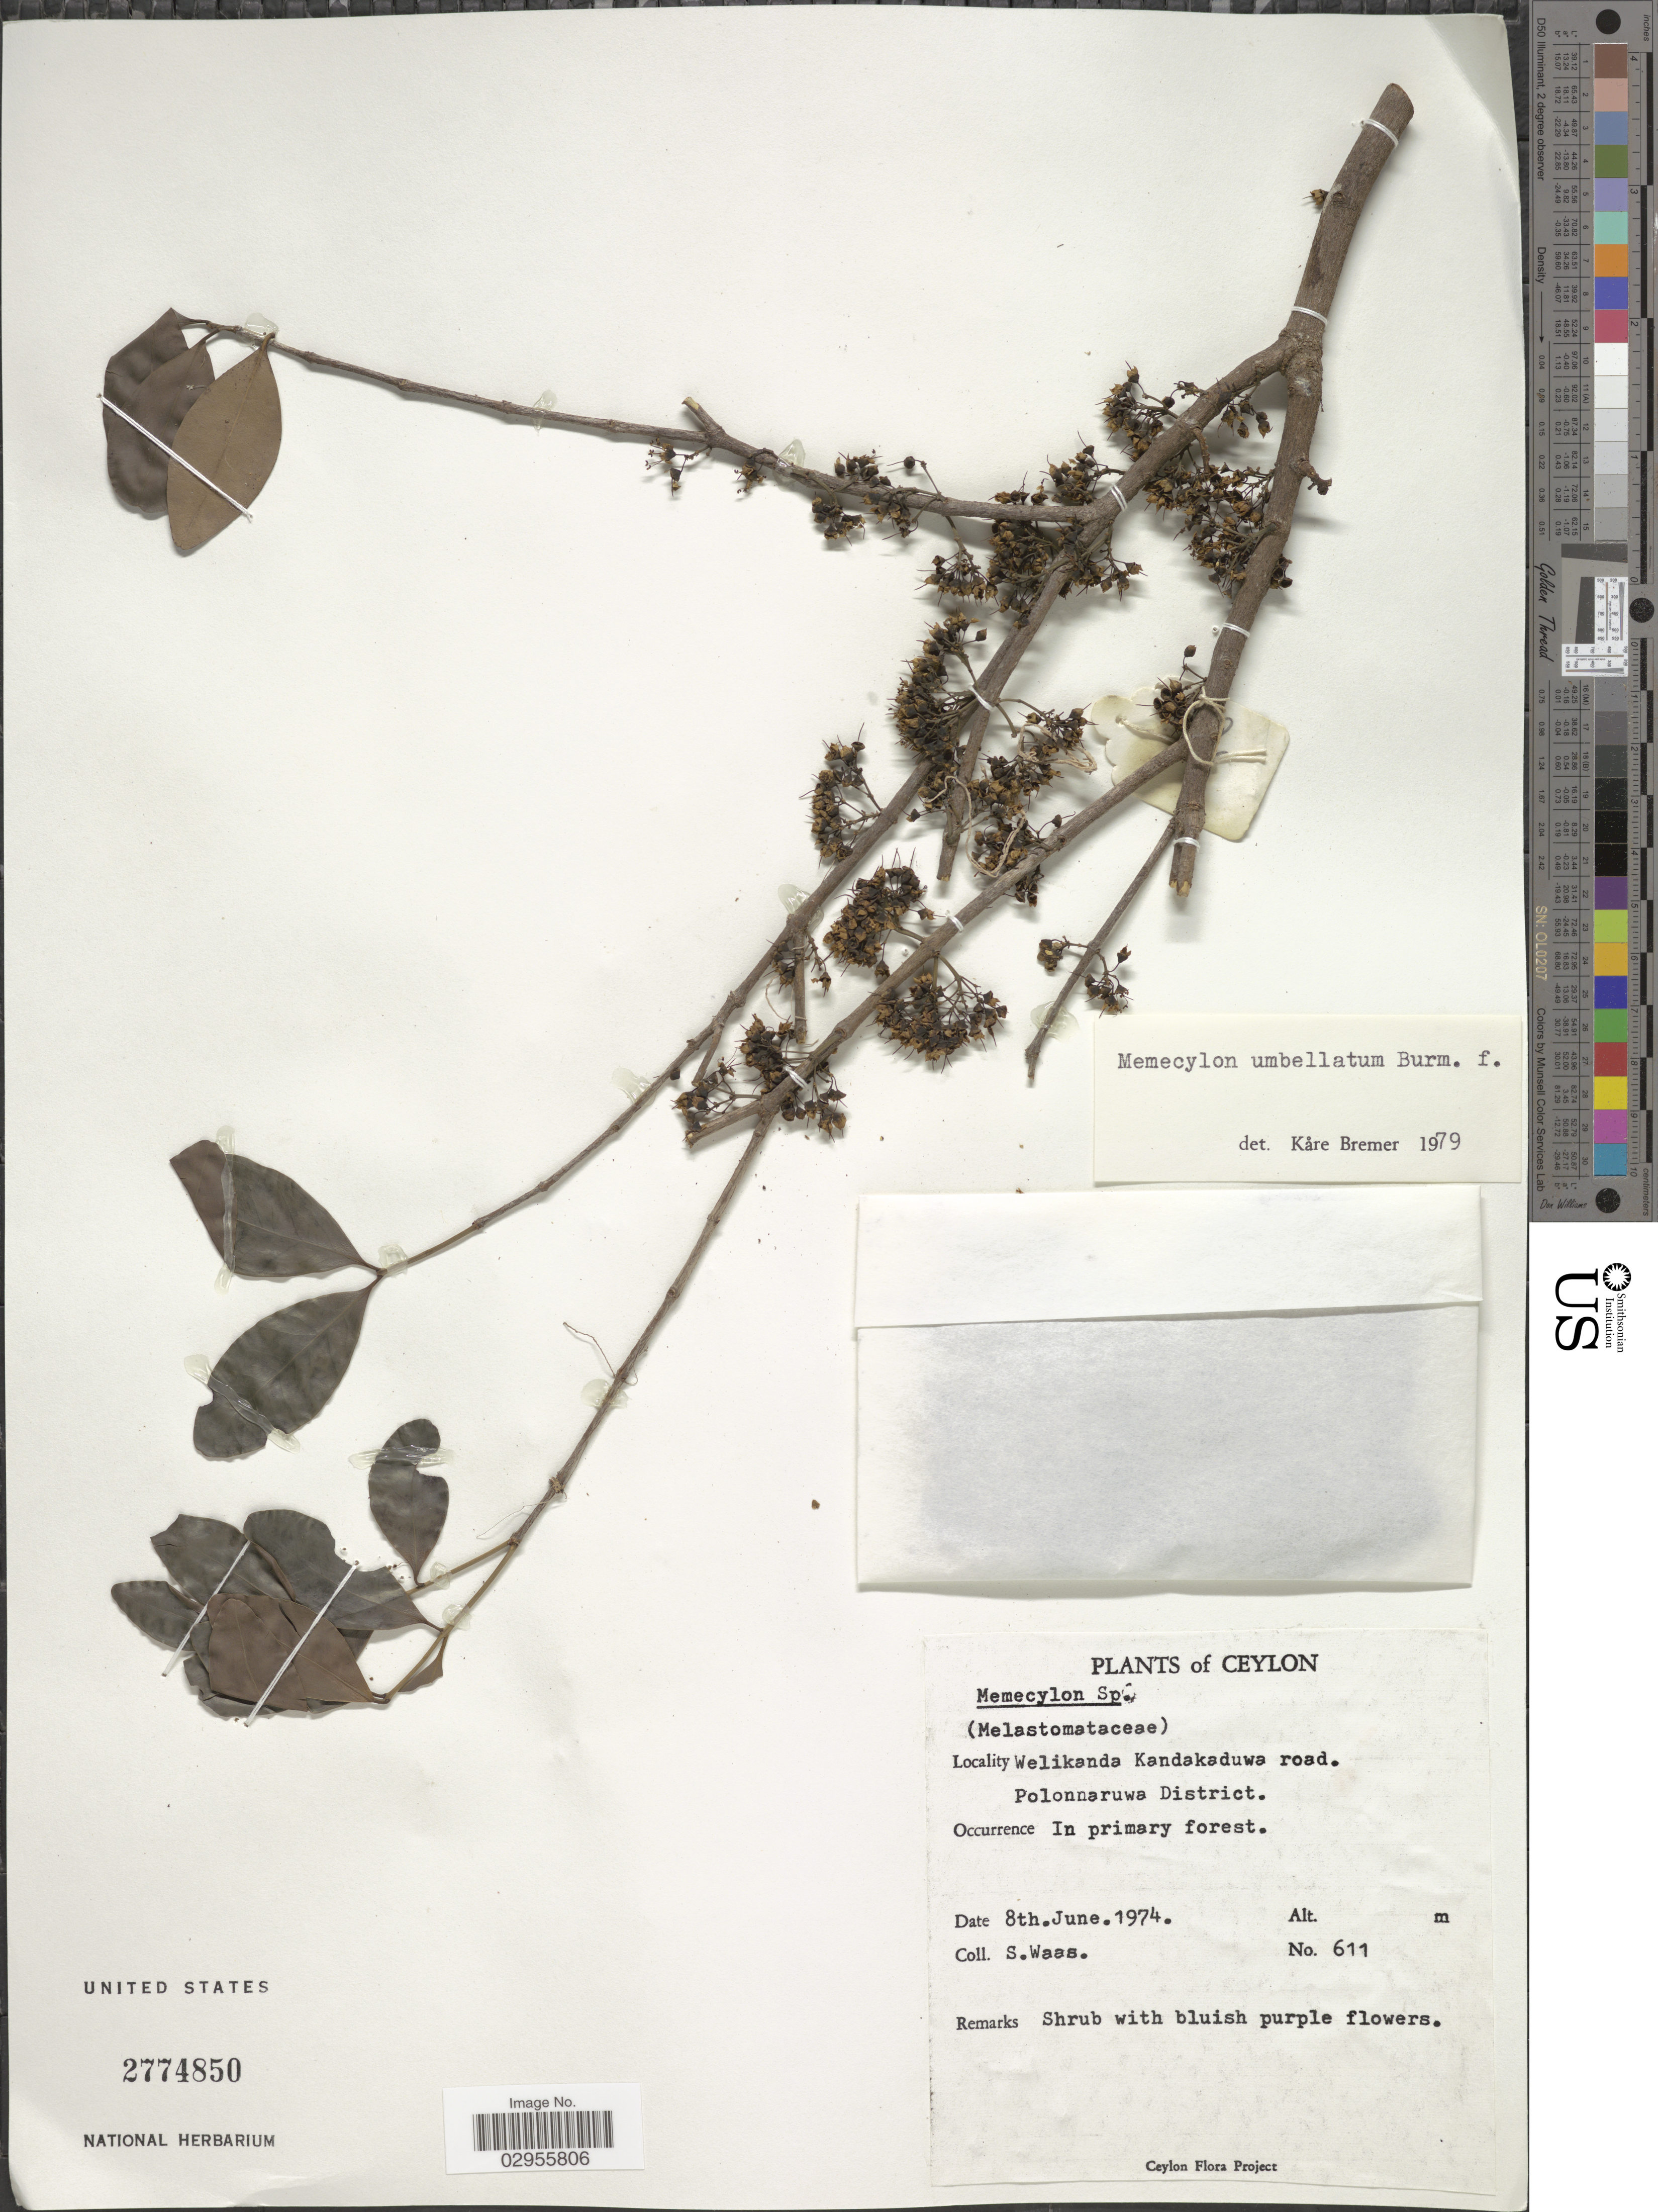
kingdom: Plantae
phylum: Tracheophyta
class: Magnoliopsida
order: Myrtales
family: Melastomataceae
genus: Memecylon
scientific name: Memecylon umbellatum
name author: Burm. f.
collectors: S. Waas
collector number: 611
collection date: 1974-06-08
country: Sri Lanka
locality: Ceylon, Welikanda Kandakaduwa road, Polonnaruwa District.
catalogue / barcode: US 2774850